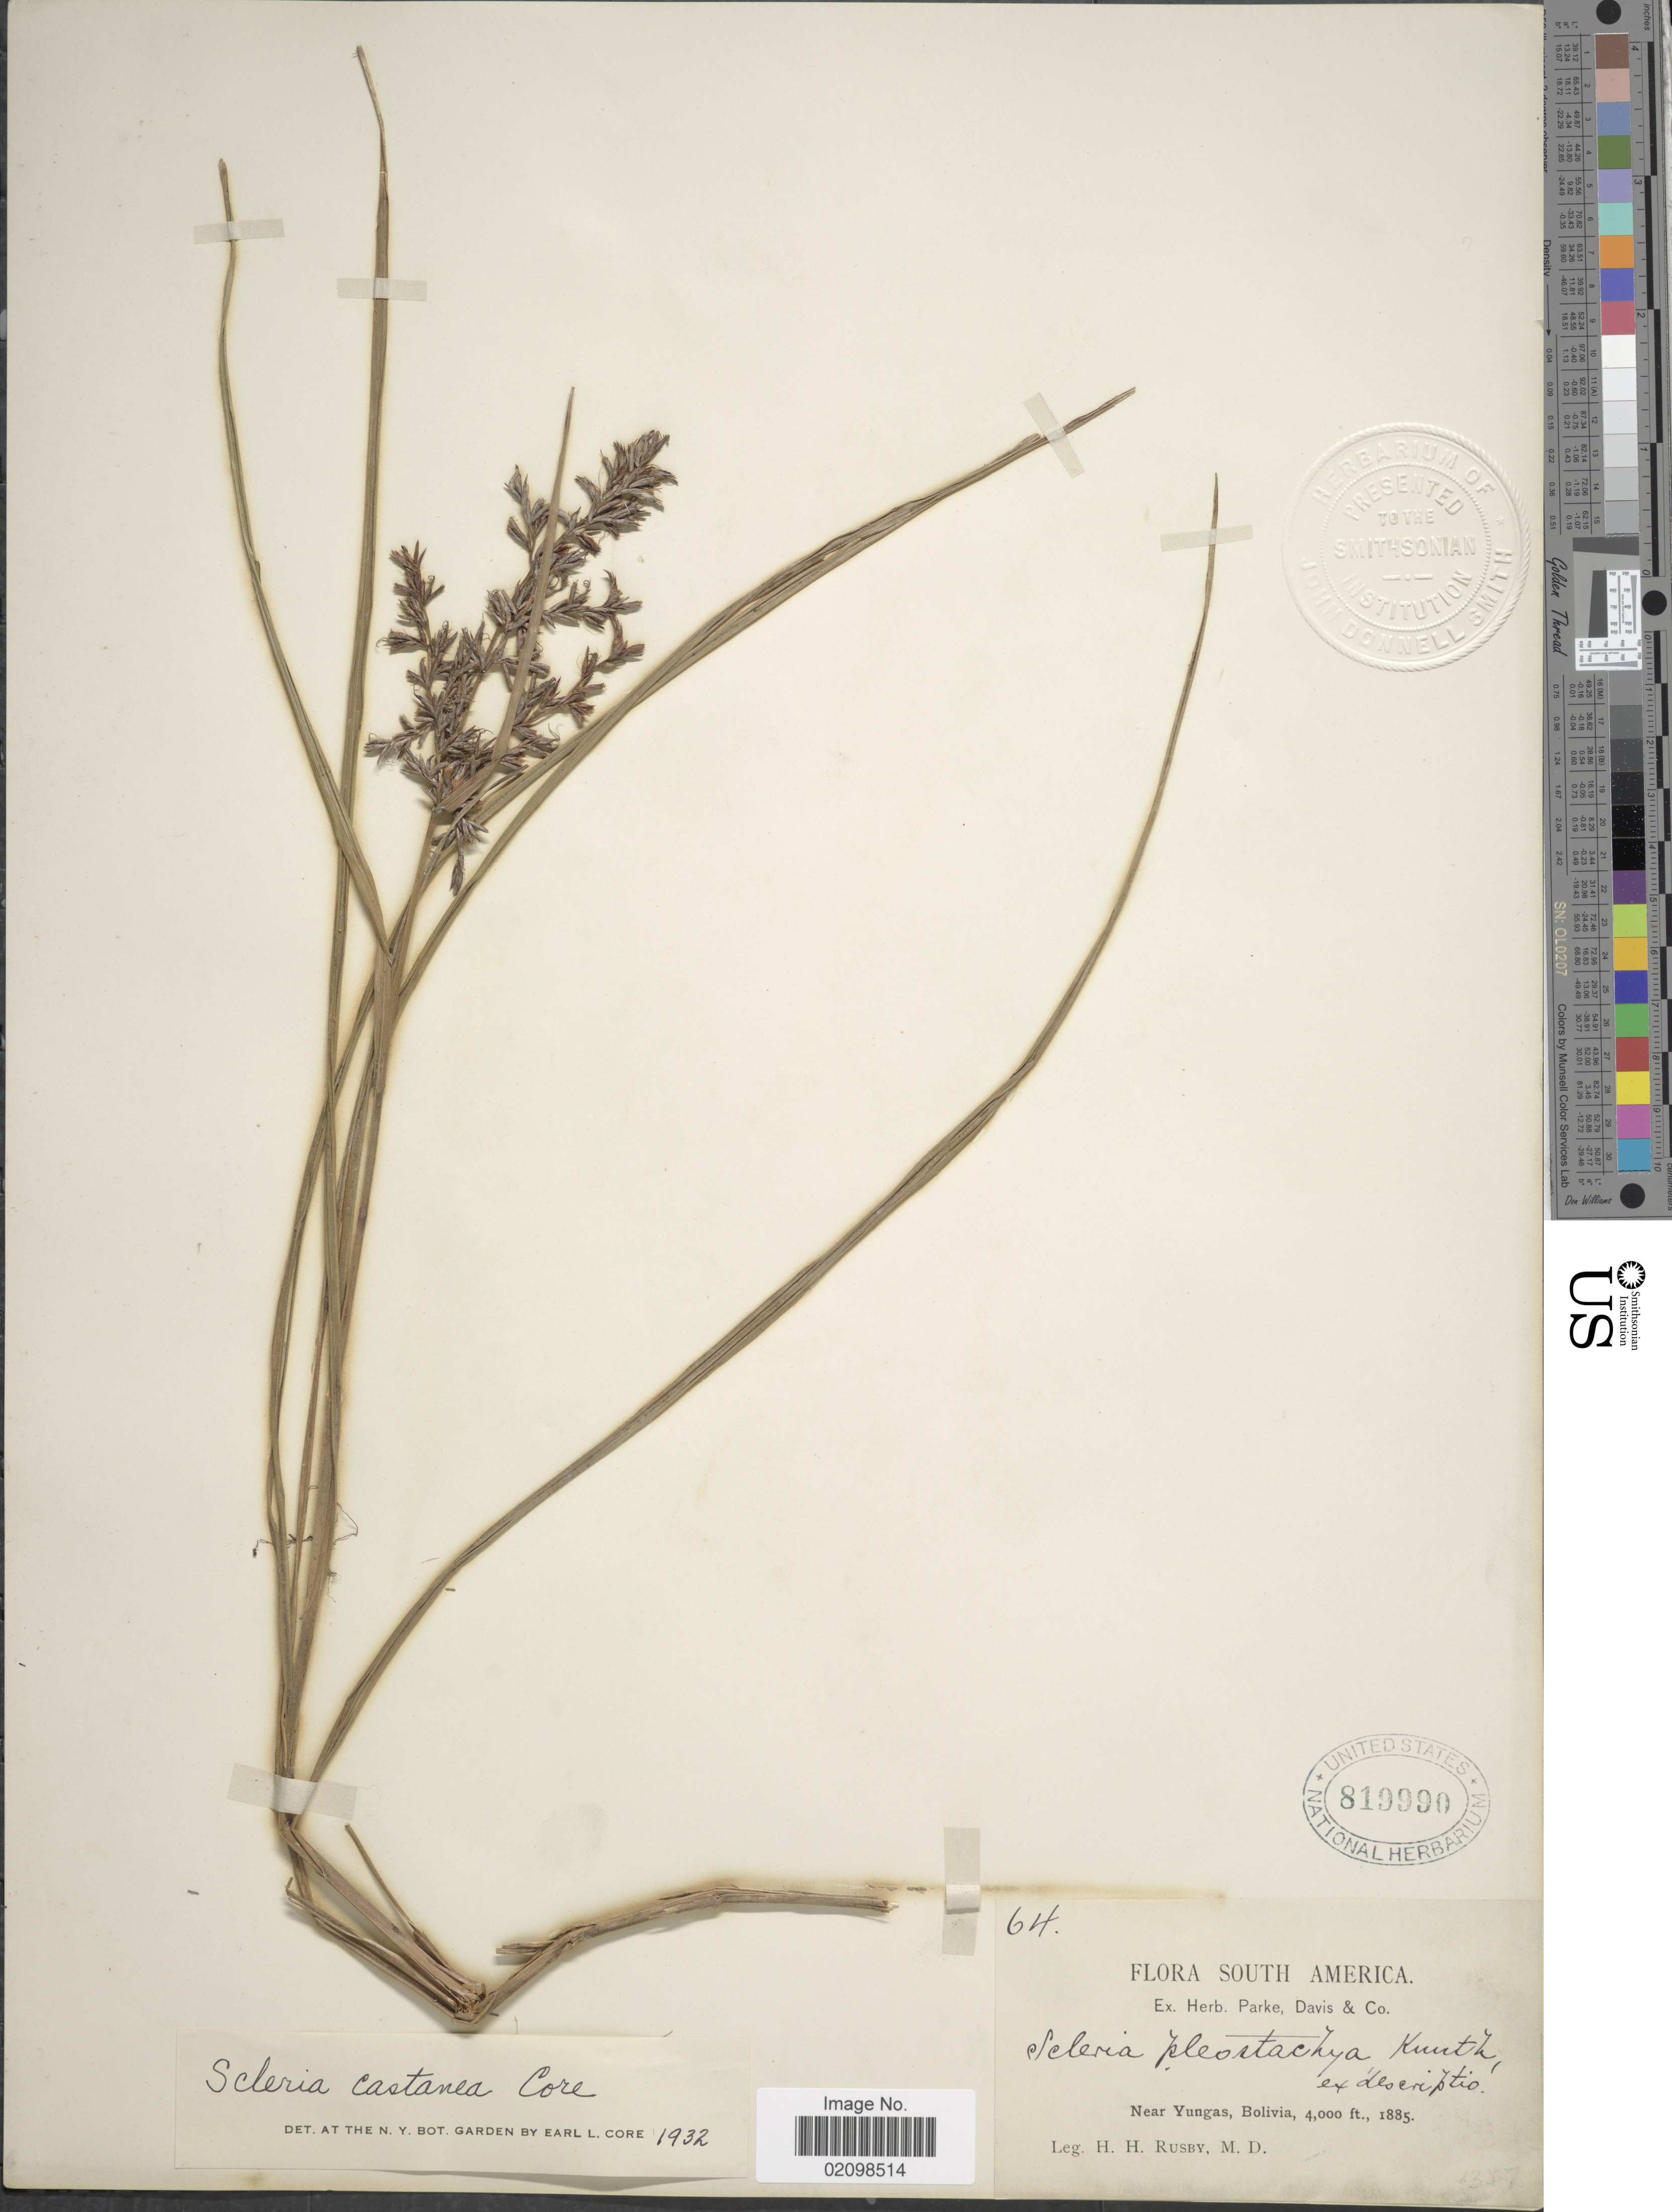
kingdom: Plantae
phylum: Tracheophyta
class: Liliopsida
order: Poales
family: Cyperaceae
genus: Scleria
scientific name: Scleria castanea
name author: Core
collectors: H. H. Rusby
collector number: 64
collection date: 1885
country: Bolivia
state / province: La Paz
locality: Near Yungas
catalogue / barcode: US 819990